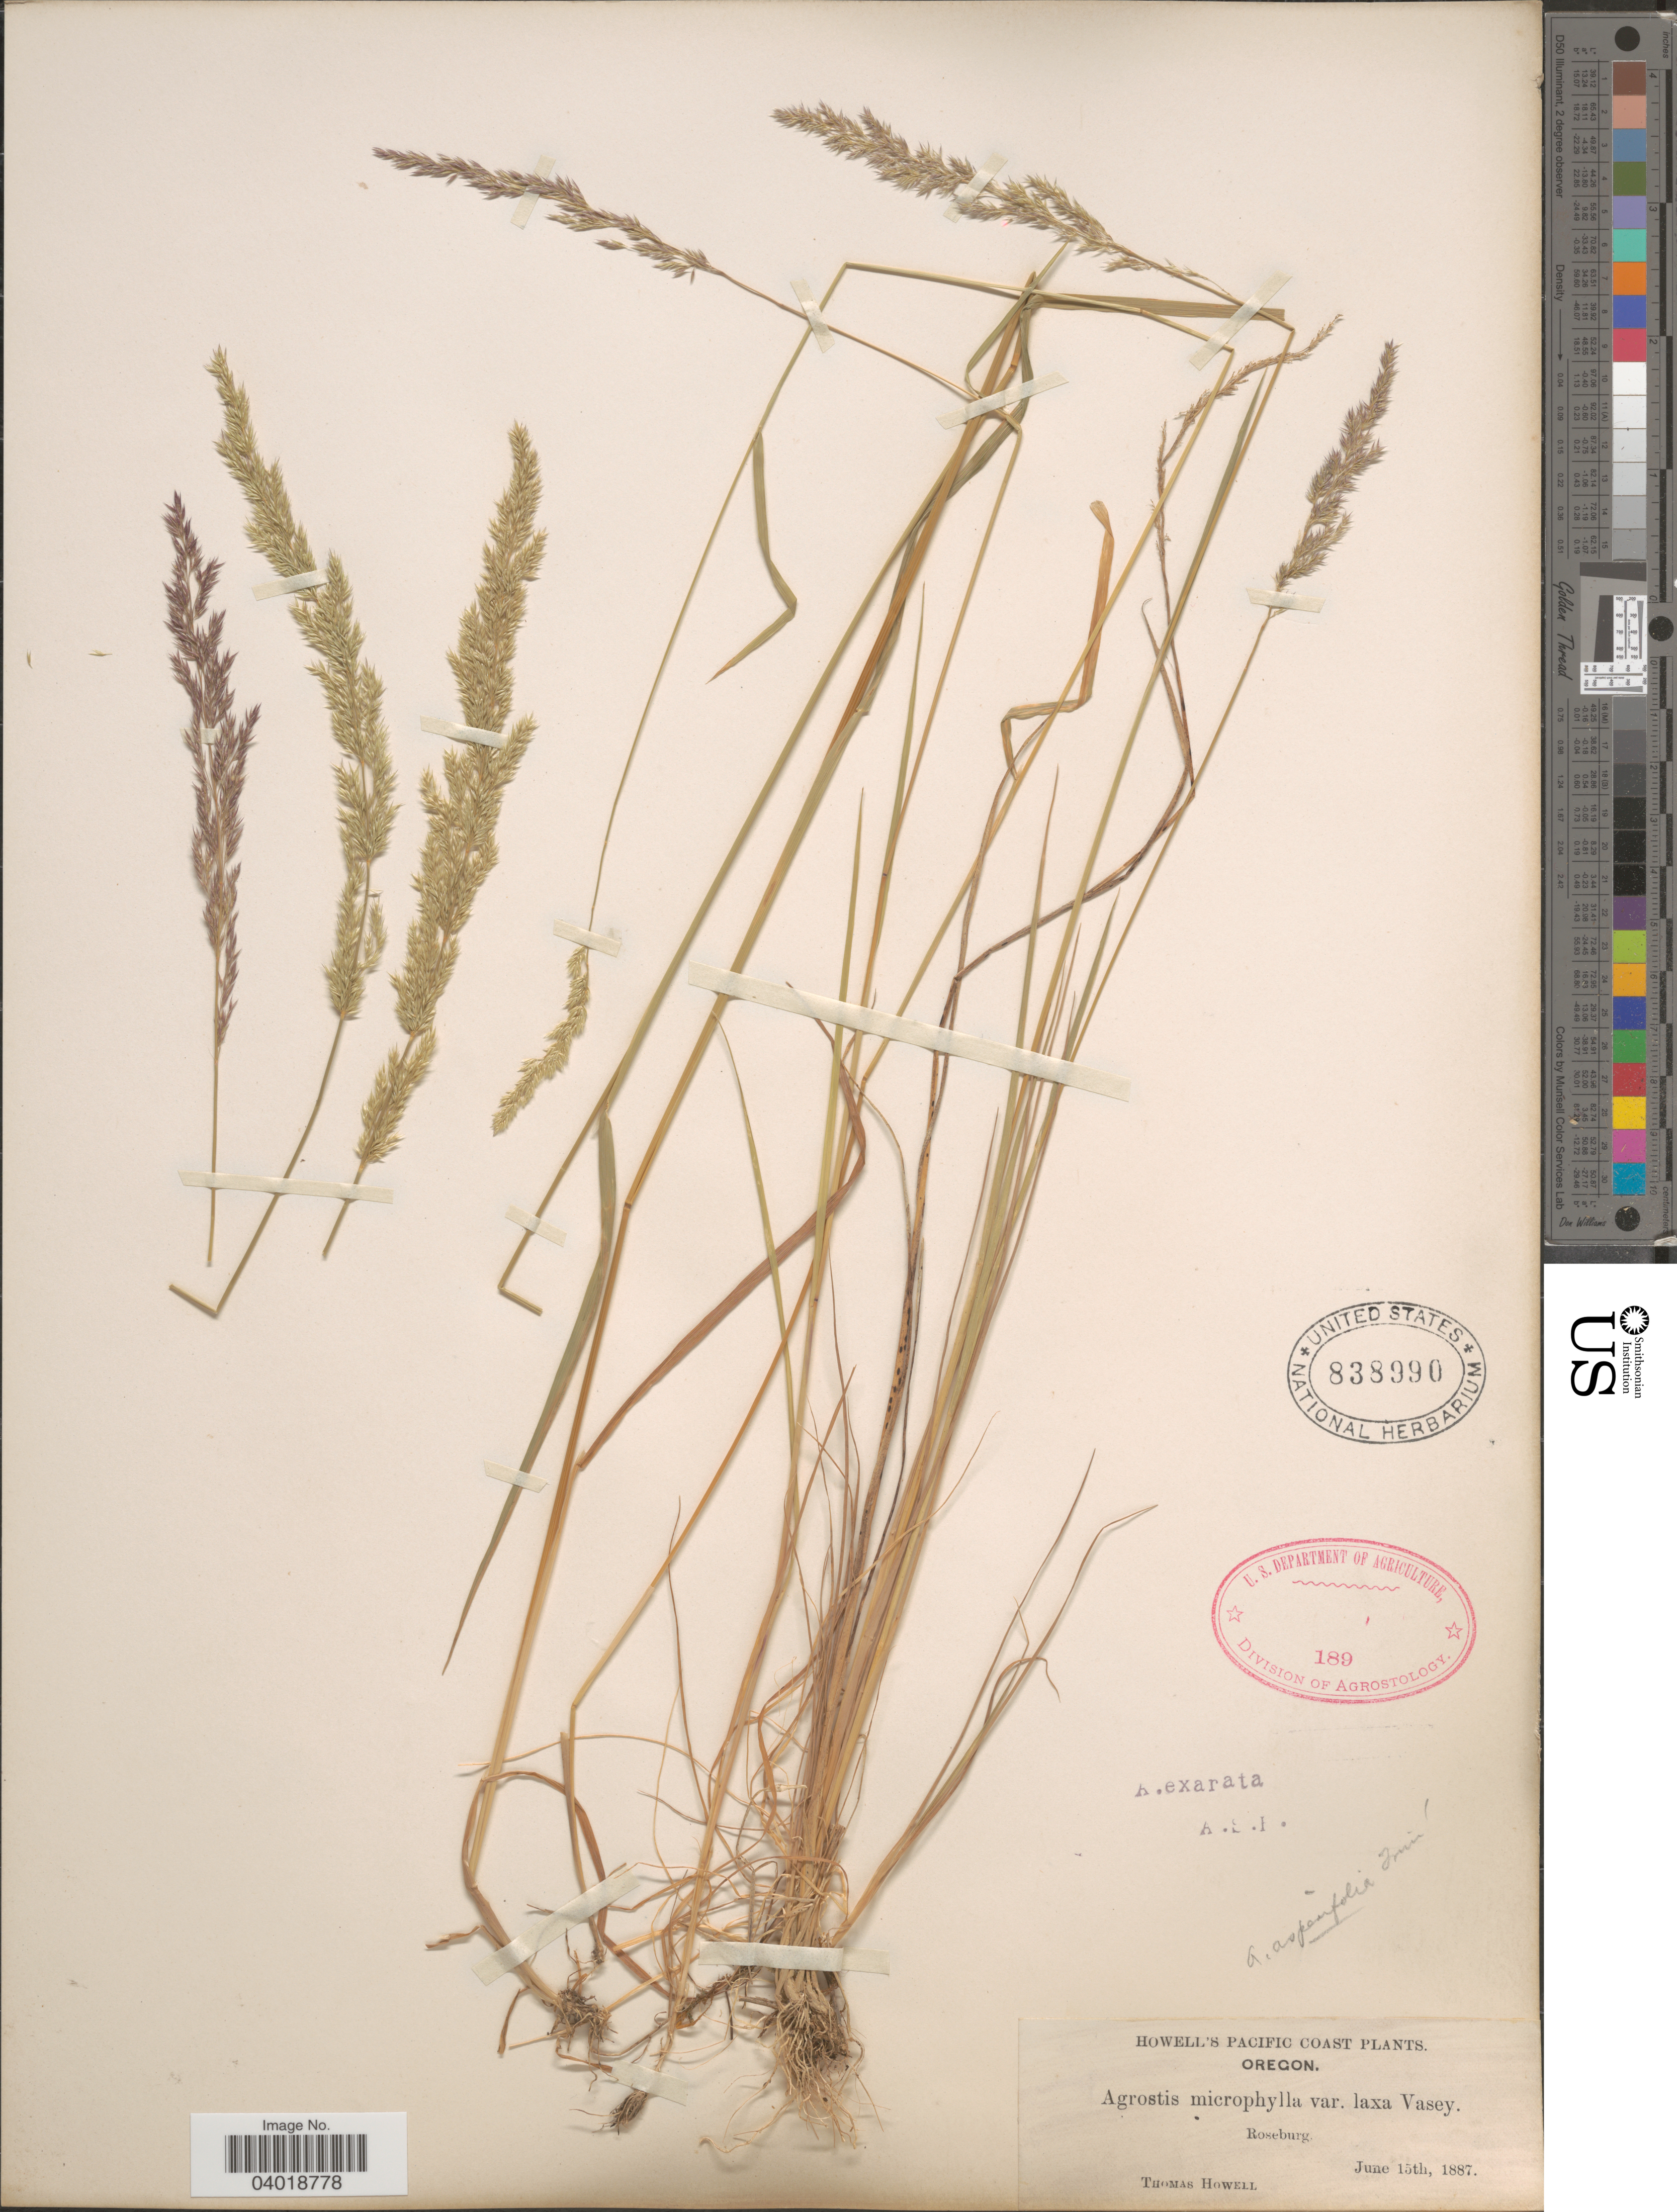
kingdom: Plantae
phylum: Tracheophyta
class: Liliopsida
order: Poales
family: Poaceae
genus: Agrostis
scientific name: Agrostis exarata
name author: Trin.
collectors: T. Howell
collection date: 1887-06-15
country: United States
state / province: Oregon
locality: Pacific Coast. Roseburg.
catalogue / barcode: US 838990